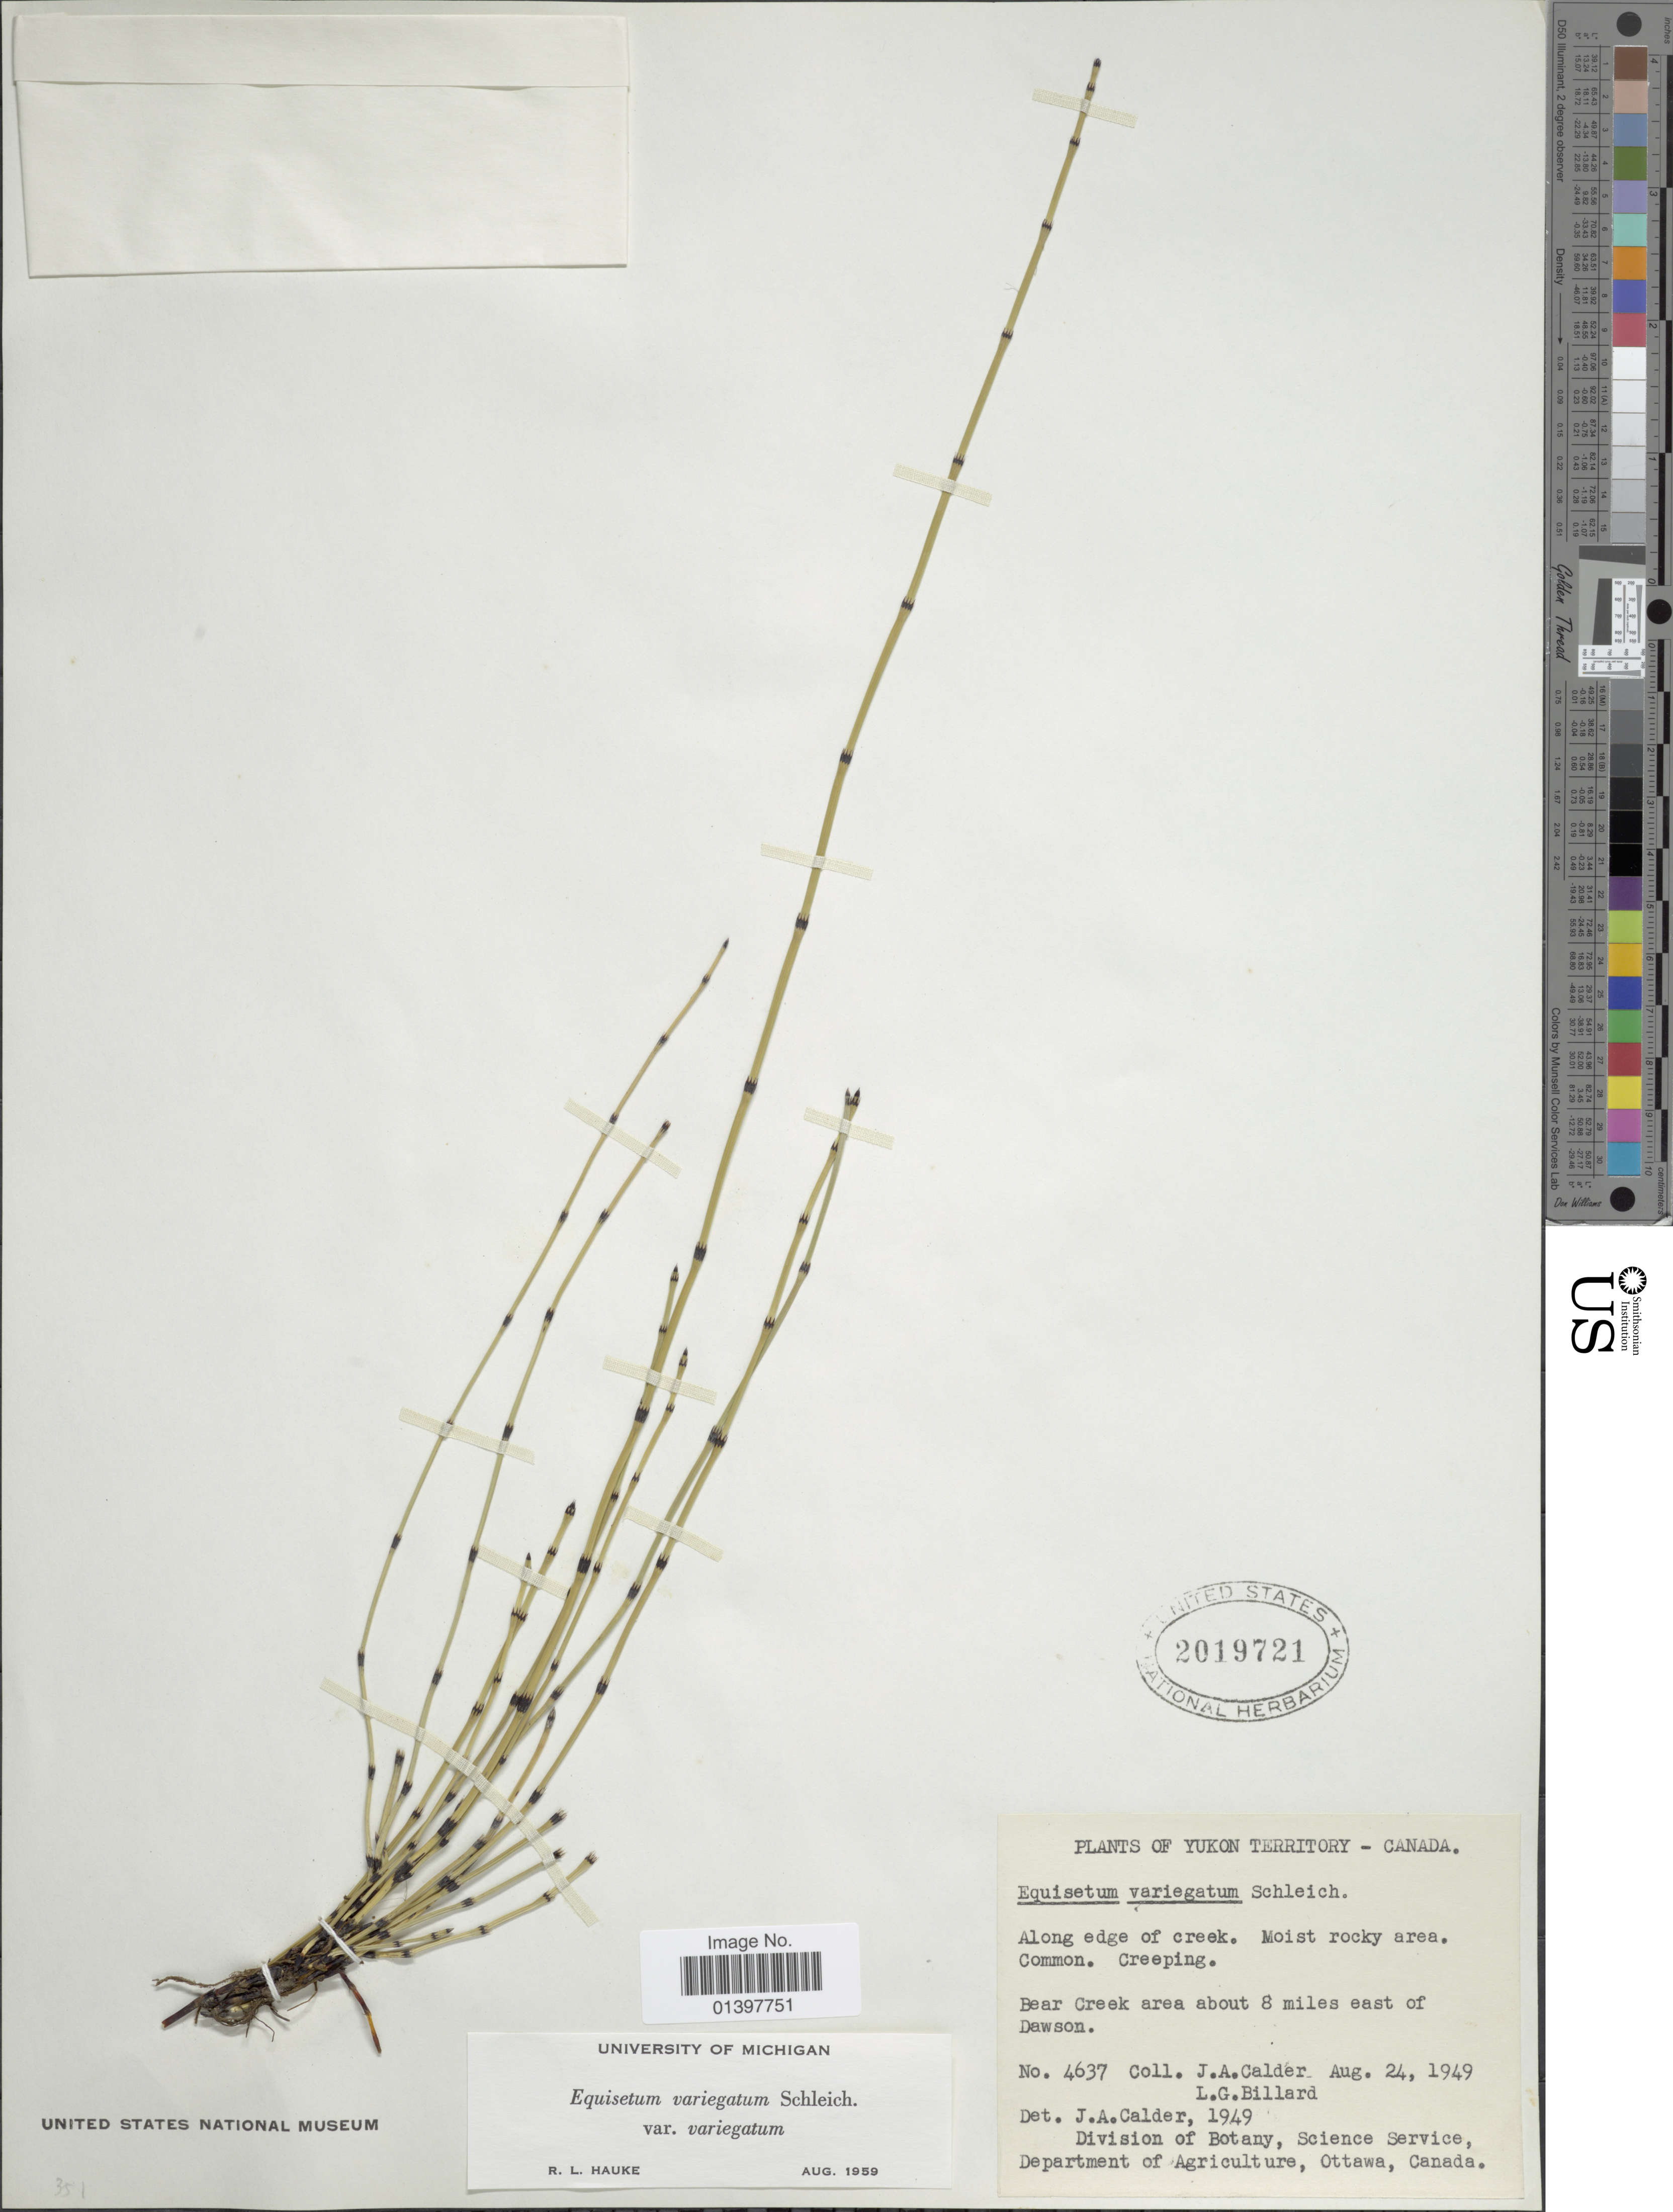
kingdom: Plantae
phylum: Tracheophyta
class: Polypodiopsida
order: Equisetales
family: Equisetaceae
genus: Equisetum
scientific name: Equisetum variegatum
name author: Schleich. ex F. Weber & D. Mohr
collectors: J. A. Calder & L. Billard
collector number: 4637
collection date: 1949-08-24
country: Canada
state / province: Yukon Territory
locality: Along edge of creek, moist rocky area, Bear Creek area about 8miles east of Dawson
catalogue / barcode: US 2019721